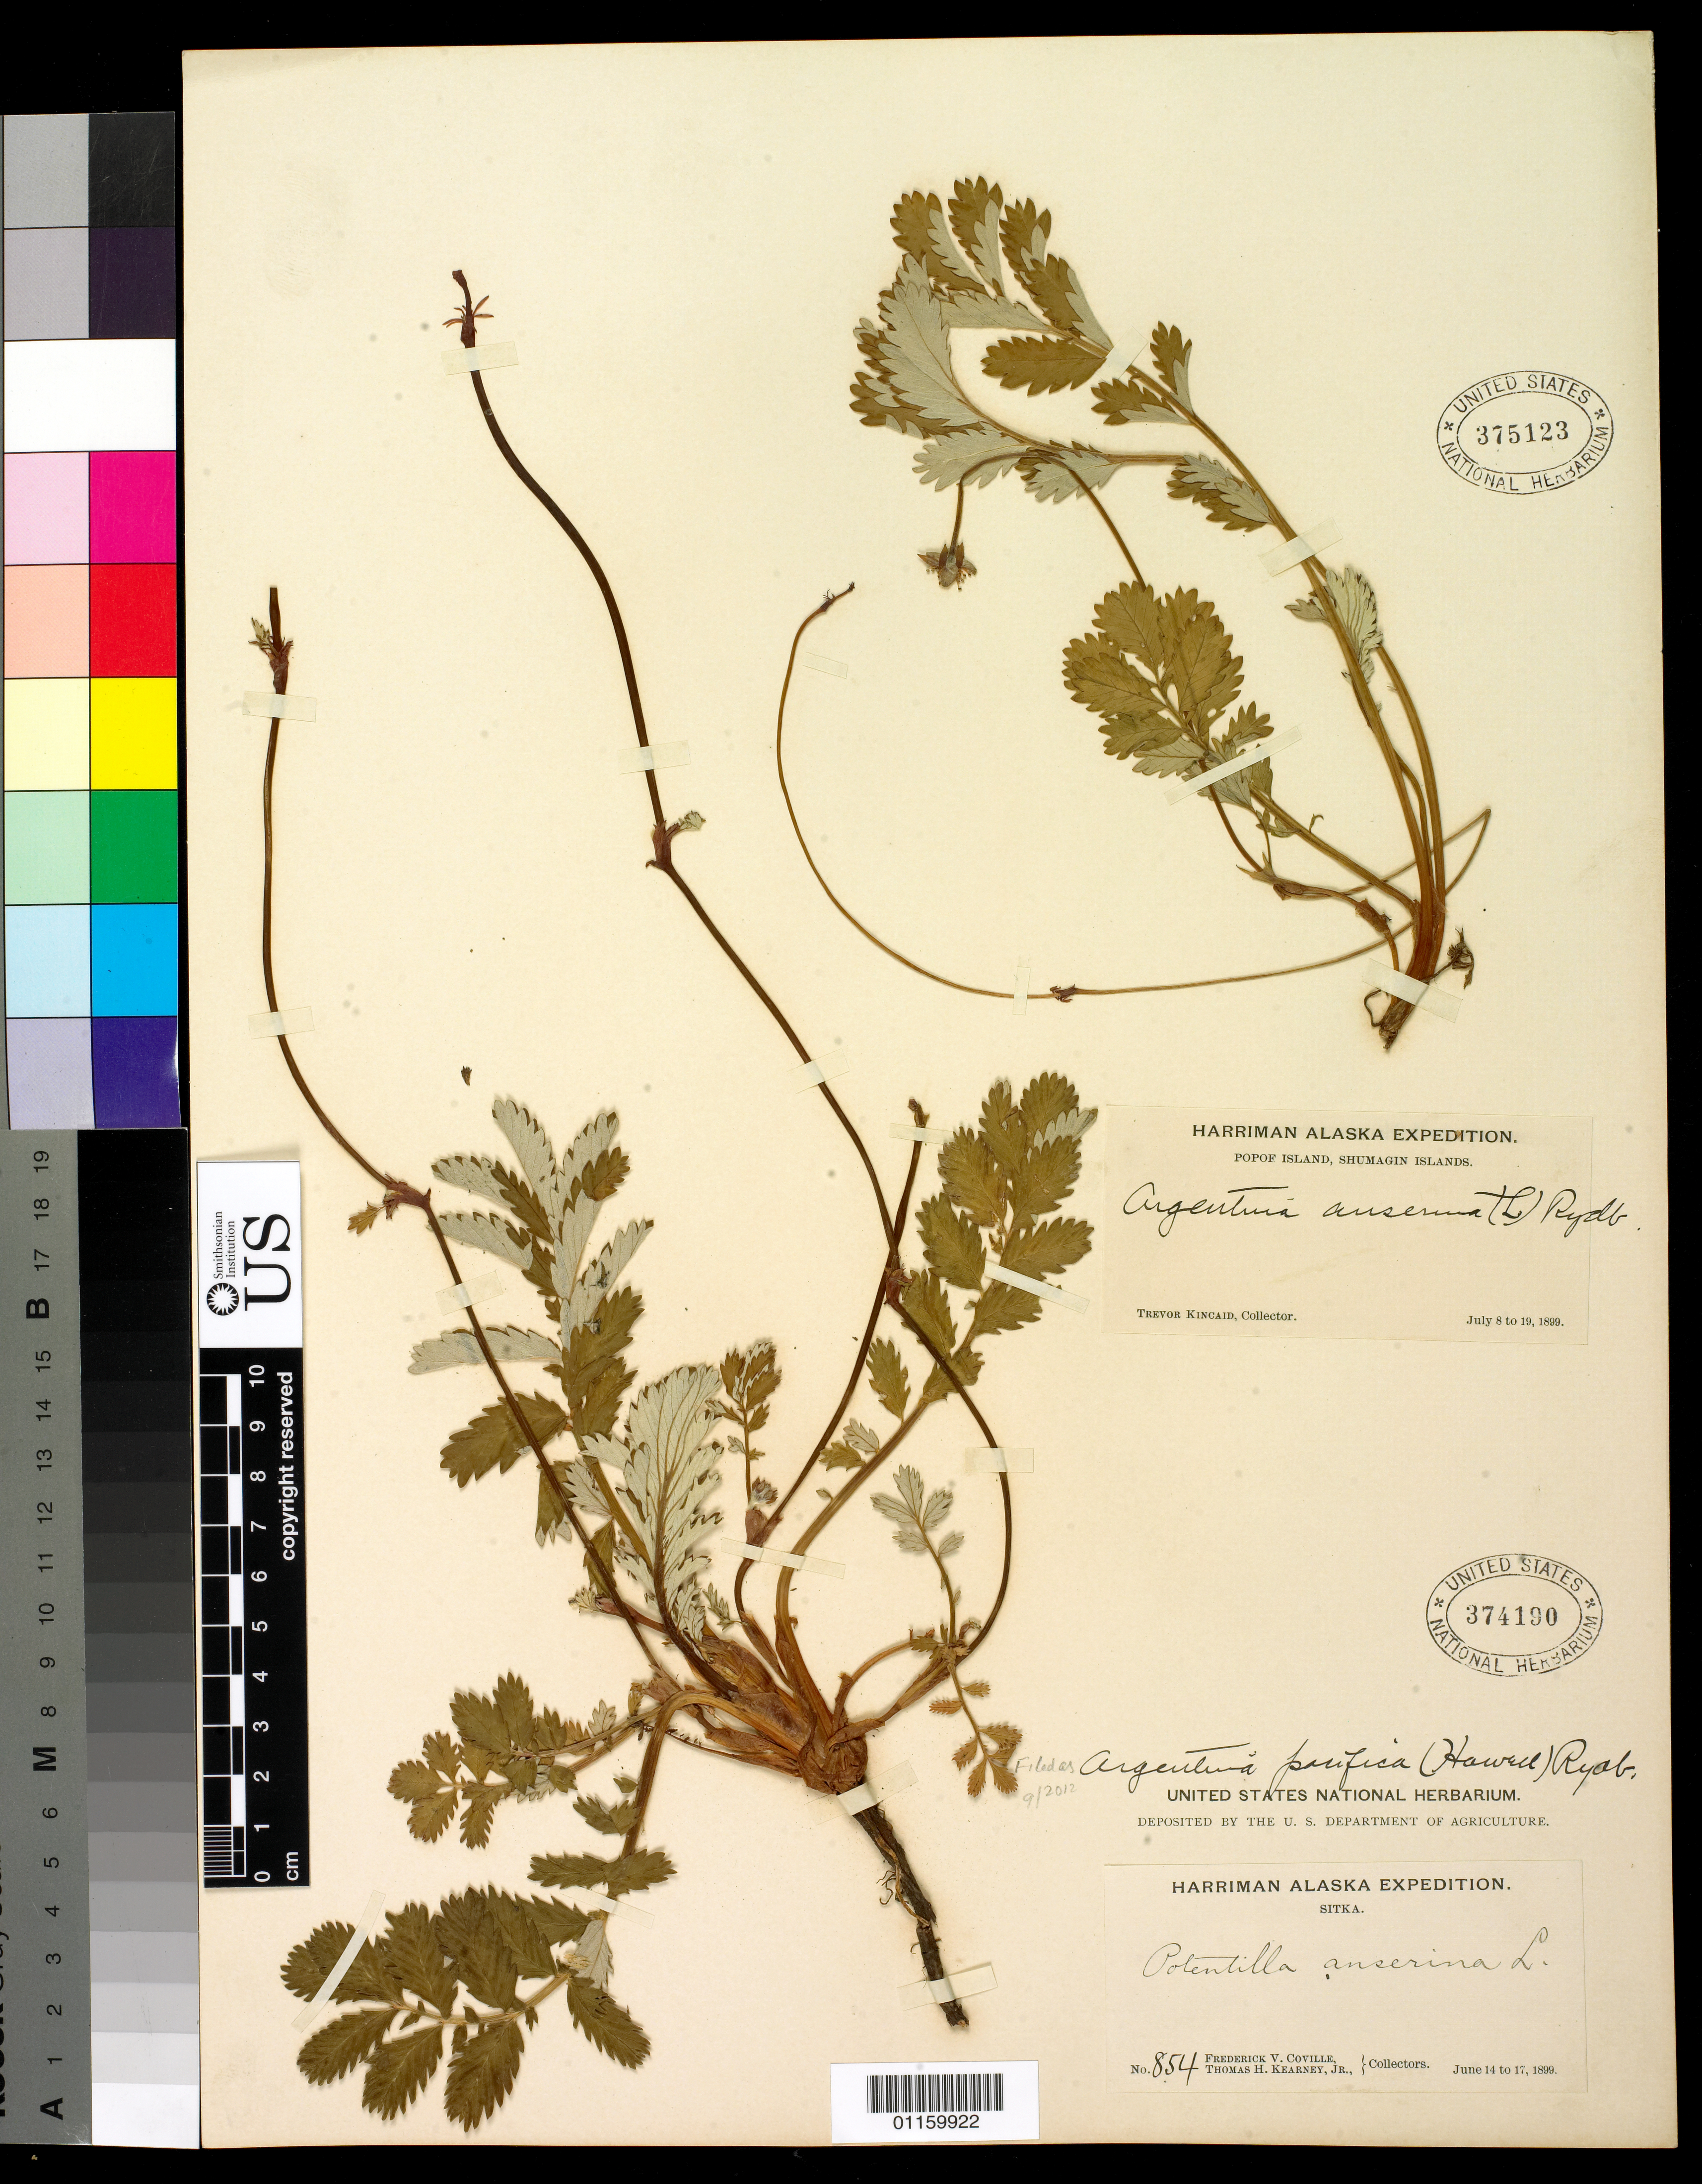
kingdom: Plantae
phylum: Tracheophyta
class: Magnoliopsida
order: Rosales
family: Rosaceae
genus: Argentina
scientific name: Argentina pacifica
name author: (Howell) Rydb.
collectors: F. V. Coville & T. H. Kearney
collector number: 854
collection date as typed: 14 Jun 1899 to 17 Jun 1899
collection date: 1899-06-14/1899-06-17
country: United States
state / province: Alaska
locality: Sitka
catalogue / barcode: US 374190